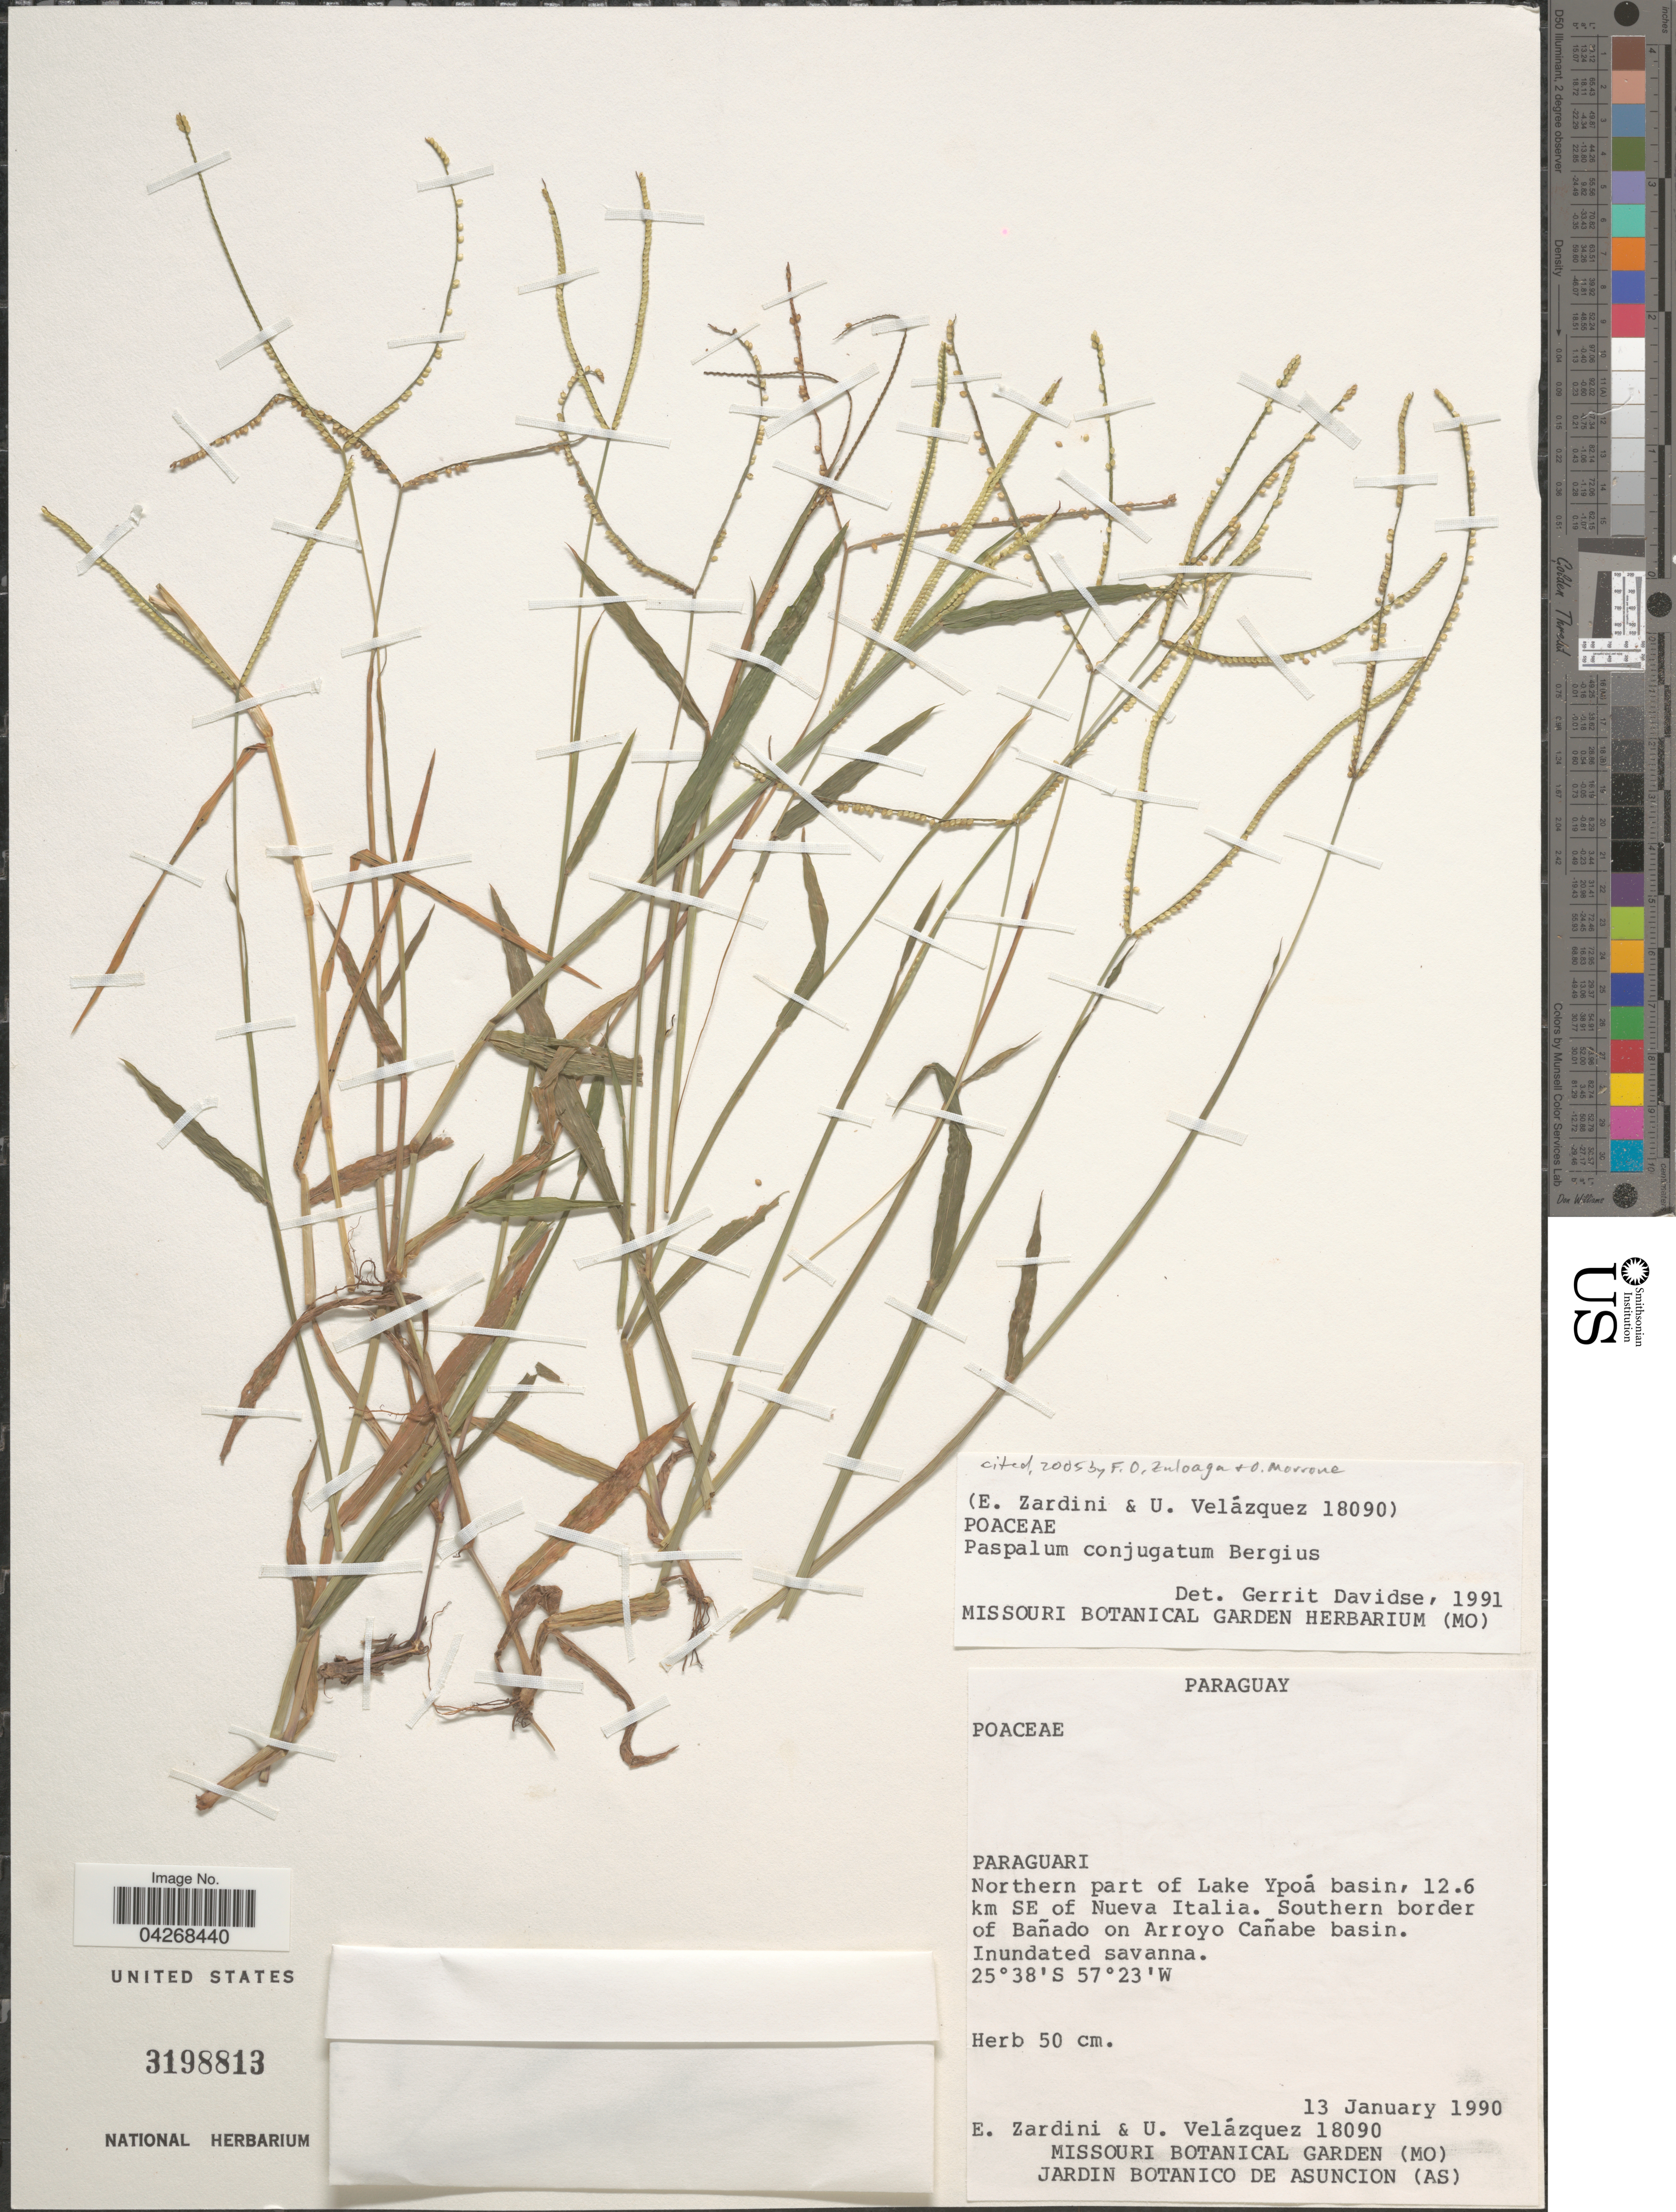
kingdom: Plantae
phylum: Tracheophyta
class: Liliopsida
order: Poales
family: Poaceae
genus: Paspalum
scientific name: Paspalum conjugatum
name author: P.J. Bergius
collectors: E. Zardini & U. Velázquez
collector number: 18090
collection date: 1990-01-13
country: Paraguay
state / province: Paraguari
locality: Northern part of Lake Ypoá basin, 12.6 km SE of Nueva Italia. Southern border of Bañado on Arroyo Cañabe basin.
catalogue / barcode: US 3198813